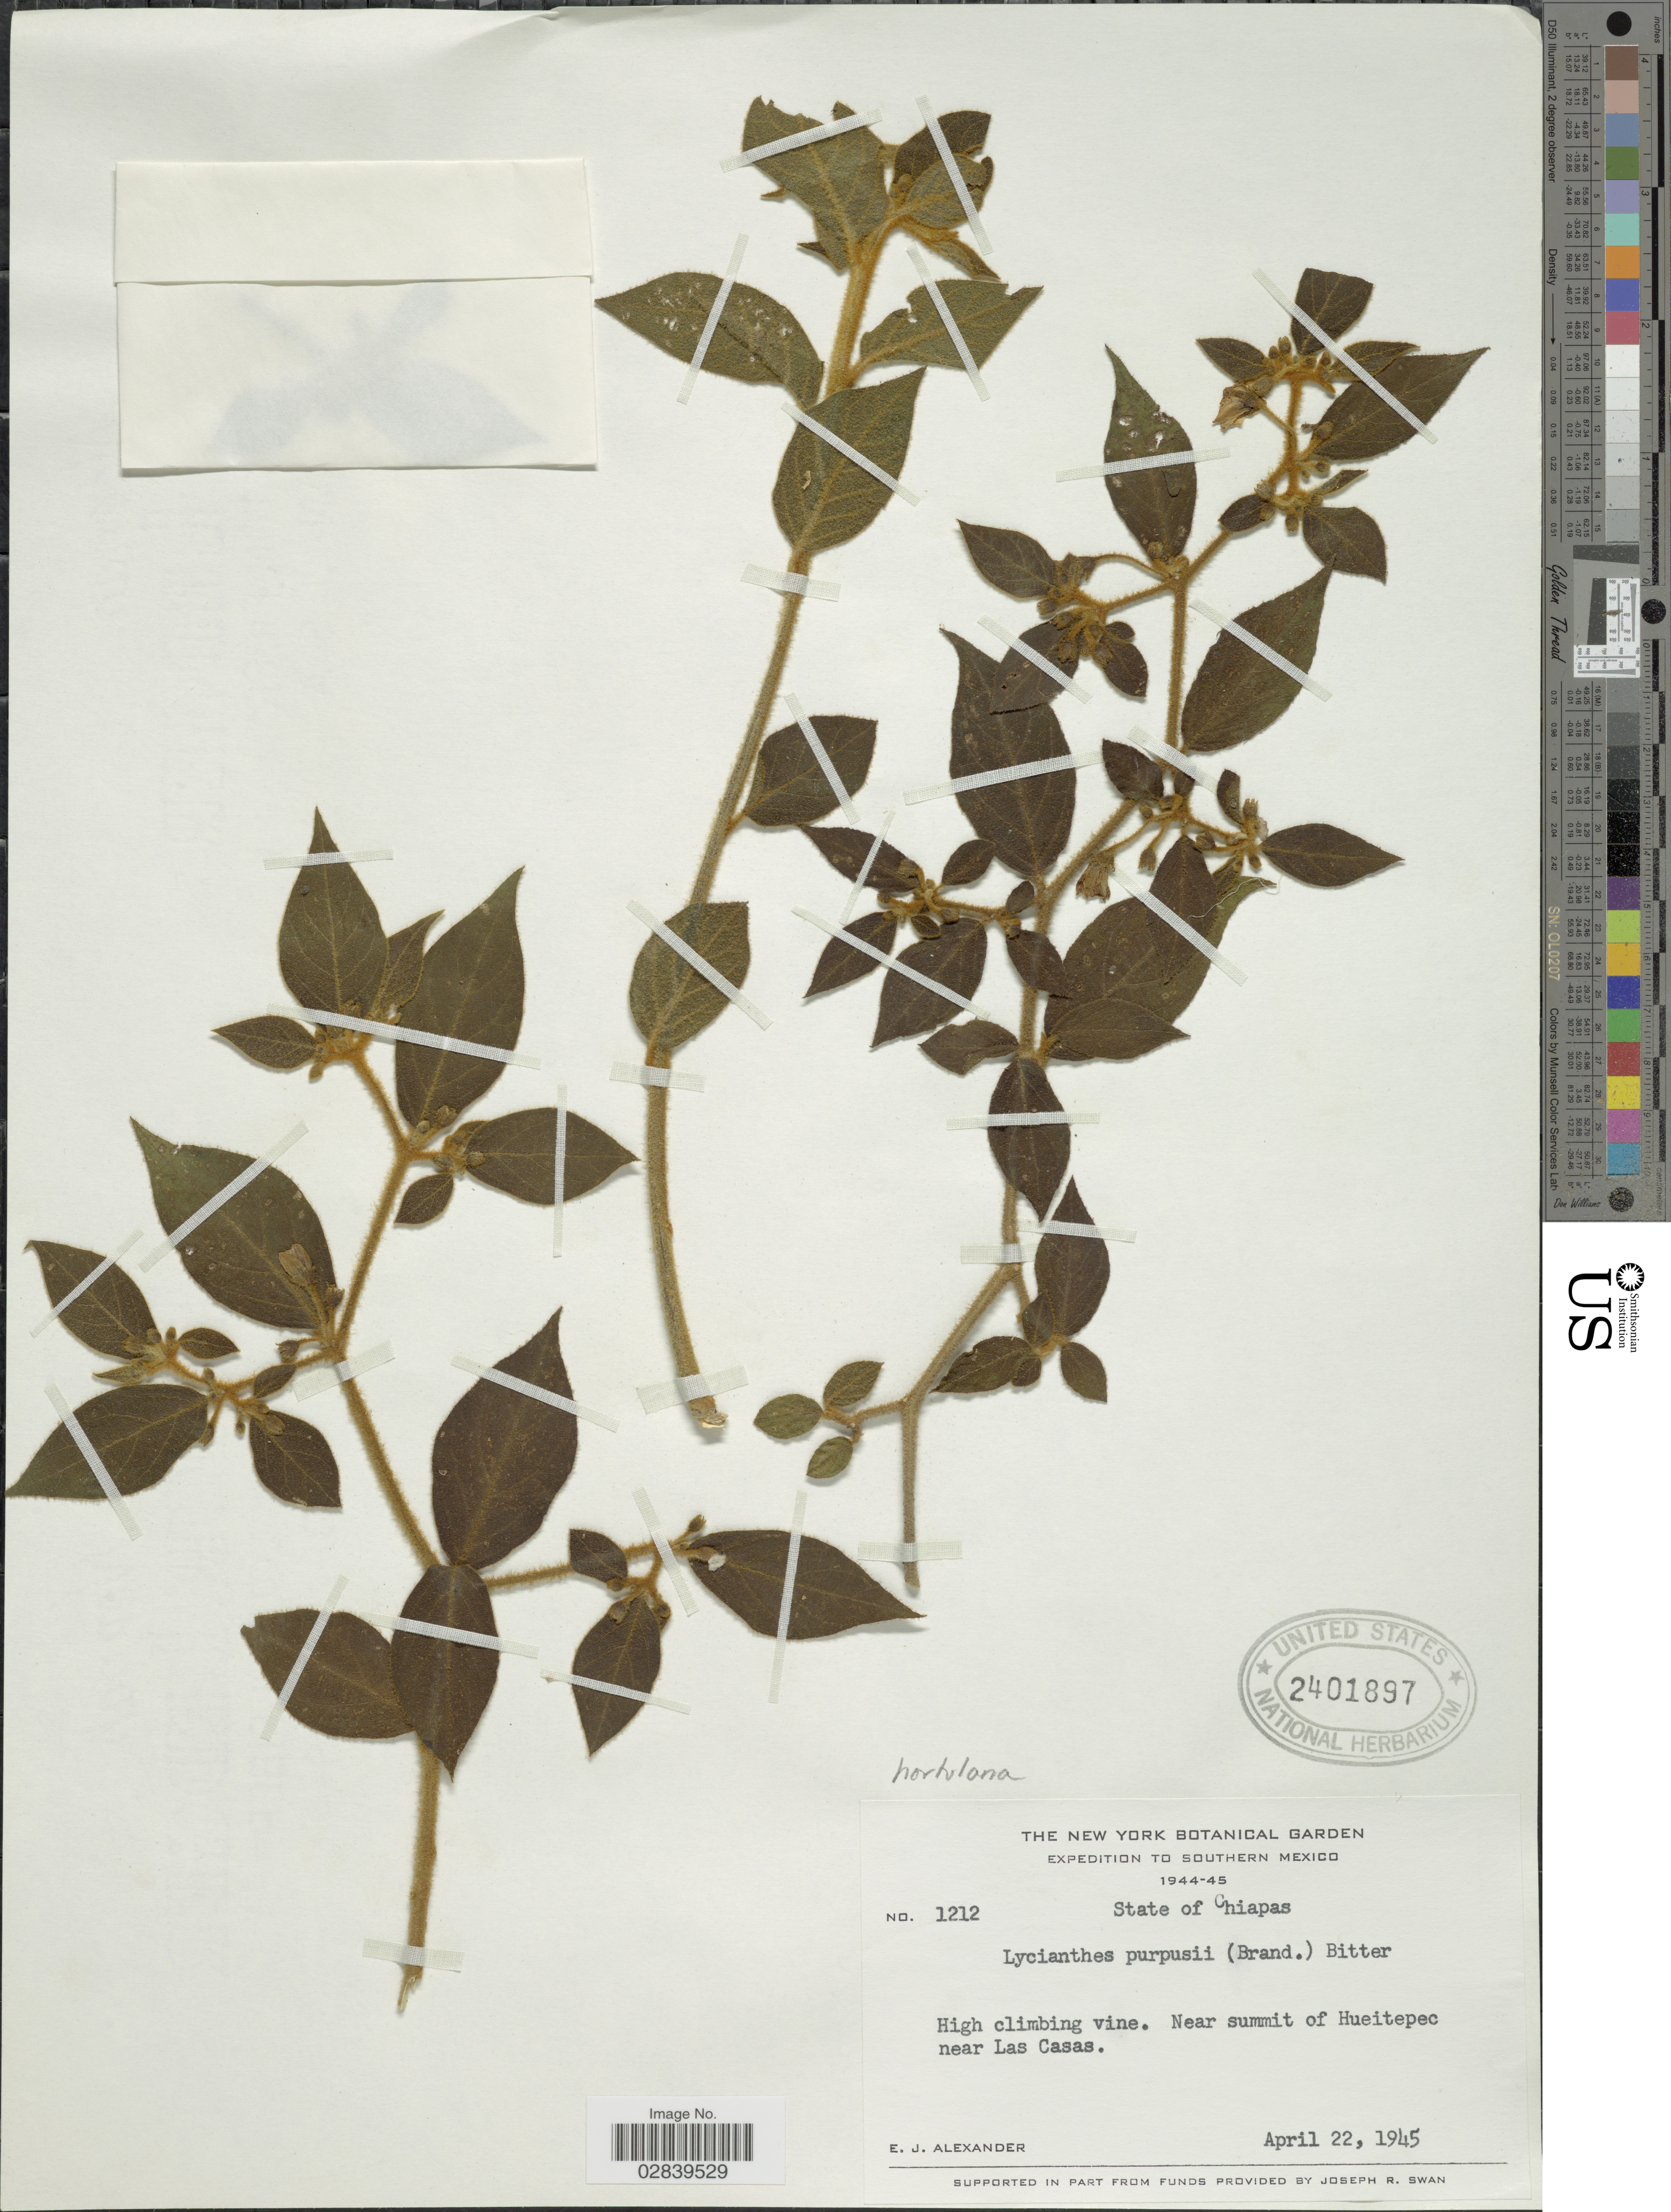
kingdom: Plantae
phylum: Tracheophyta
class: Magnoliopsida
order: Solanales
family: Solanaceae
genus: Lycianthes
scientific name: Lycianthes hortulana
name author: Standl. & L.O. Williams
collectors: E. J. Alexander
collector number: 1212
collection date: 1945-04-22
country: Mexico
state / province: Chiapas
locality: Southern Mexico. Near summit of Hueitepec near Las Casas.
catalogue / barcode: US 2401897